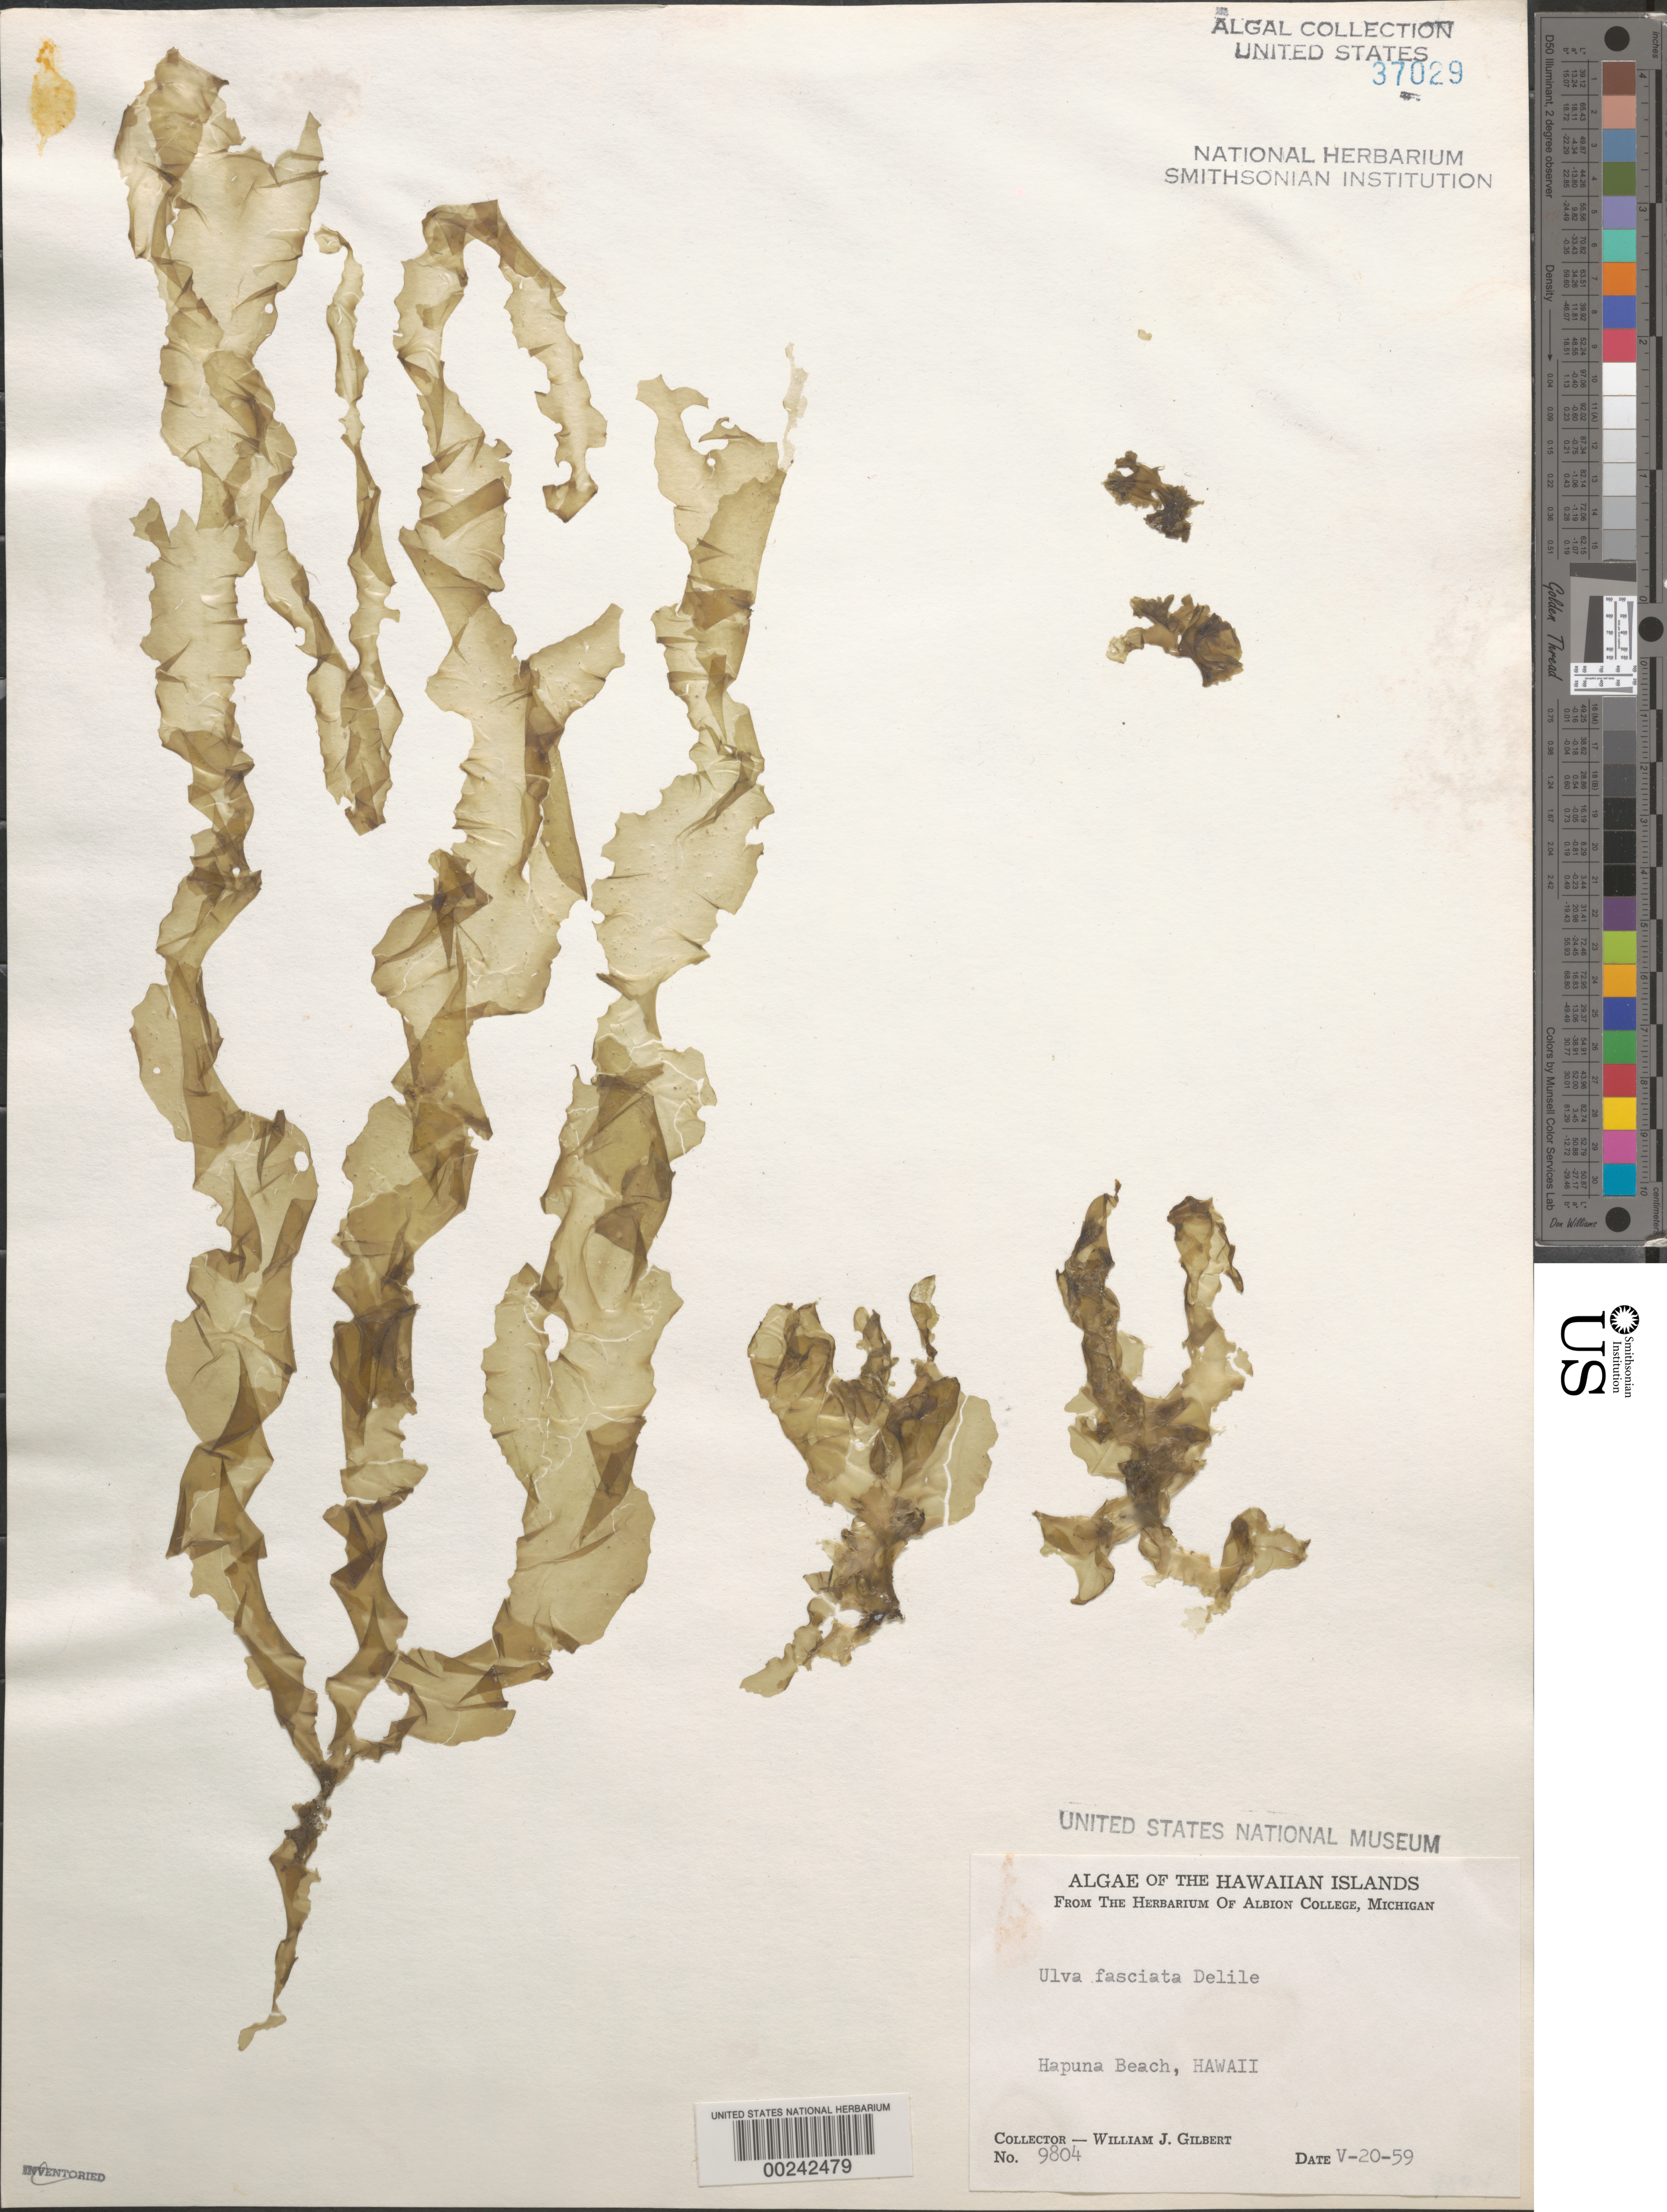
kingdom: Plantae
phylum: Chlorophyta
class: Ulvophyceae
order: Ulvales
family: Ulvaceae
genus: Ulva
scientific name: Ulva lactuca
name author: L.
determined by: Algae name updating Project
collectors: W. J. Gilbert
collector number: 9804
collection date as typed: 20 May 1959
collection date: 1959-05-20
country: United States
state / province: Hawaii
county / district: Hawaii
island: Hawaii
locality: Hapuna Beach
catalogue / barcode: US 37029